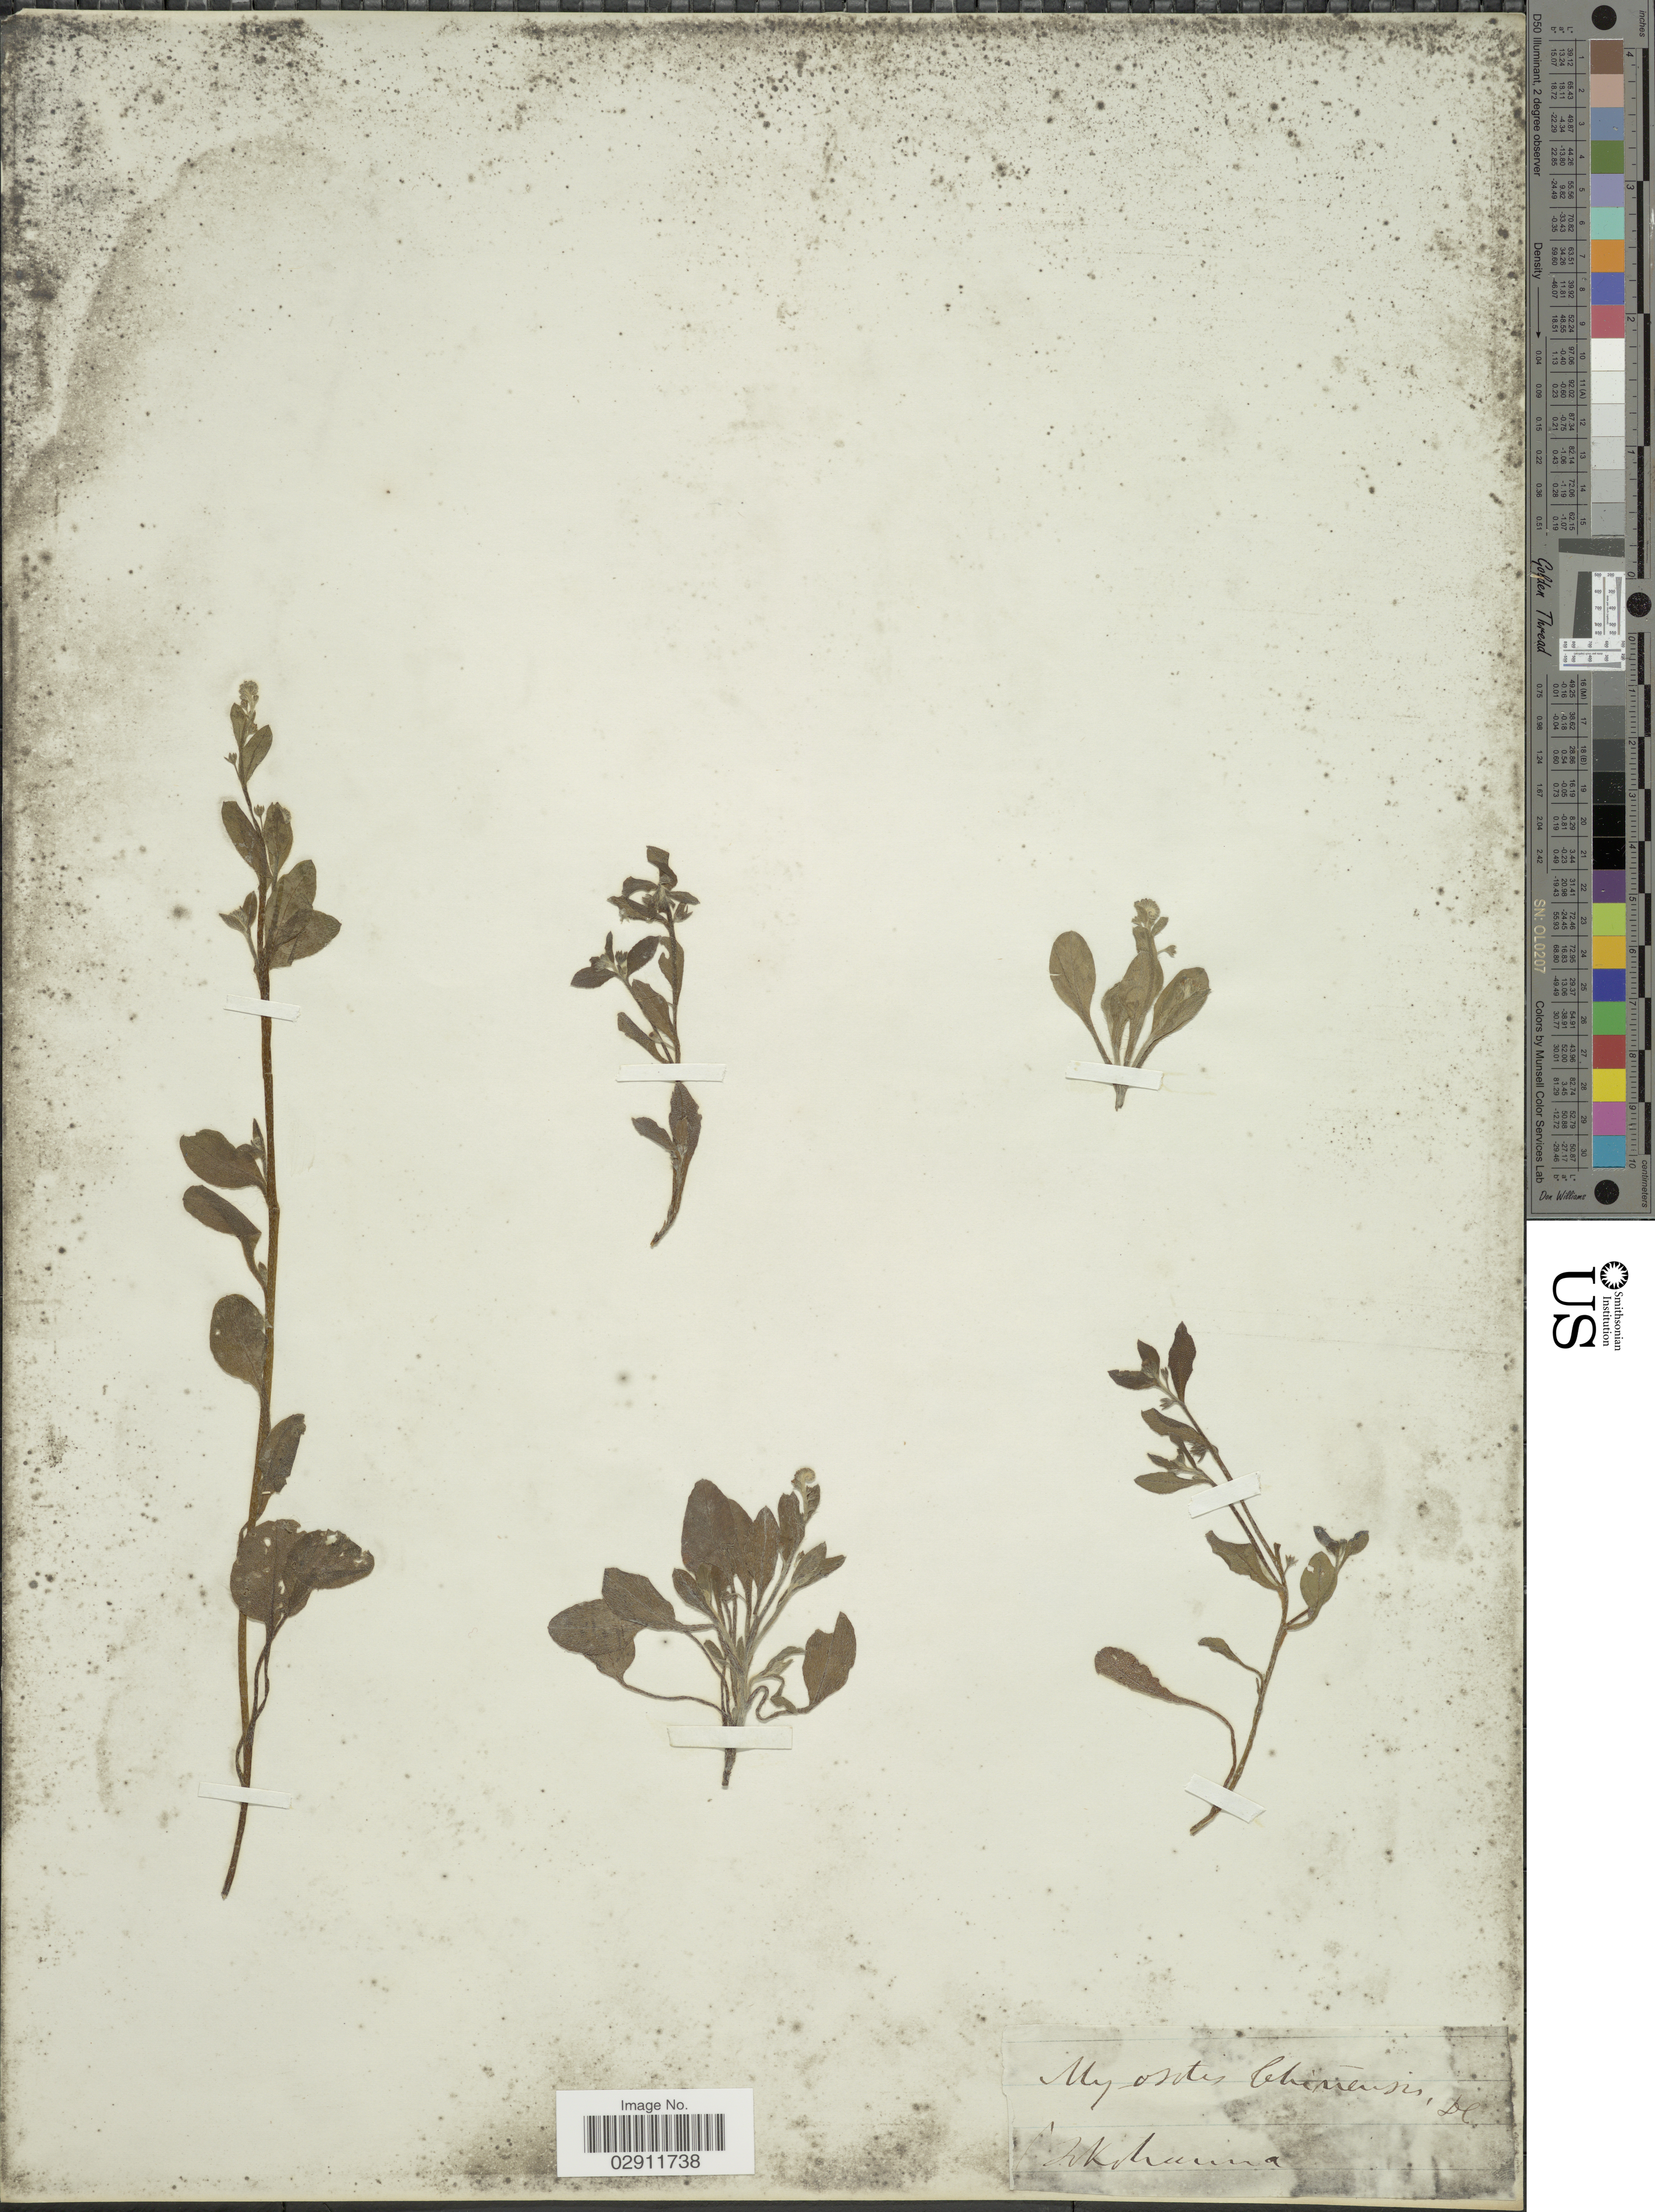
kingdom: Plantae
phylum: Tracheophyta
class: Magnoliopsida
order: Boraginales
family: Boraginaceae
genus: Myosotis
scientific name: Myosotis chinensis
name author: A. DC.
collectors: J. Manna